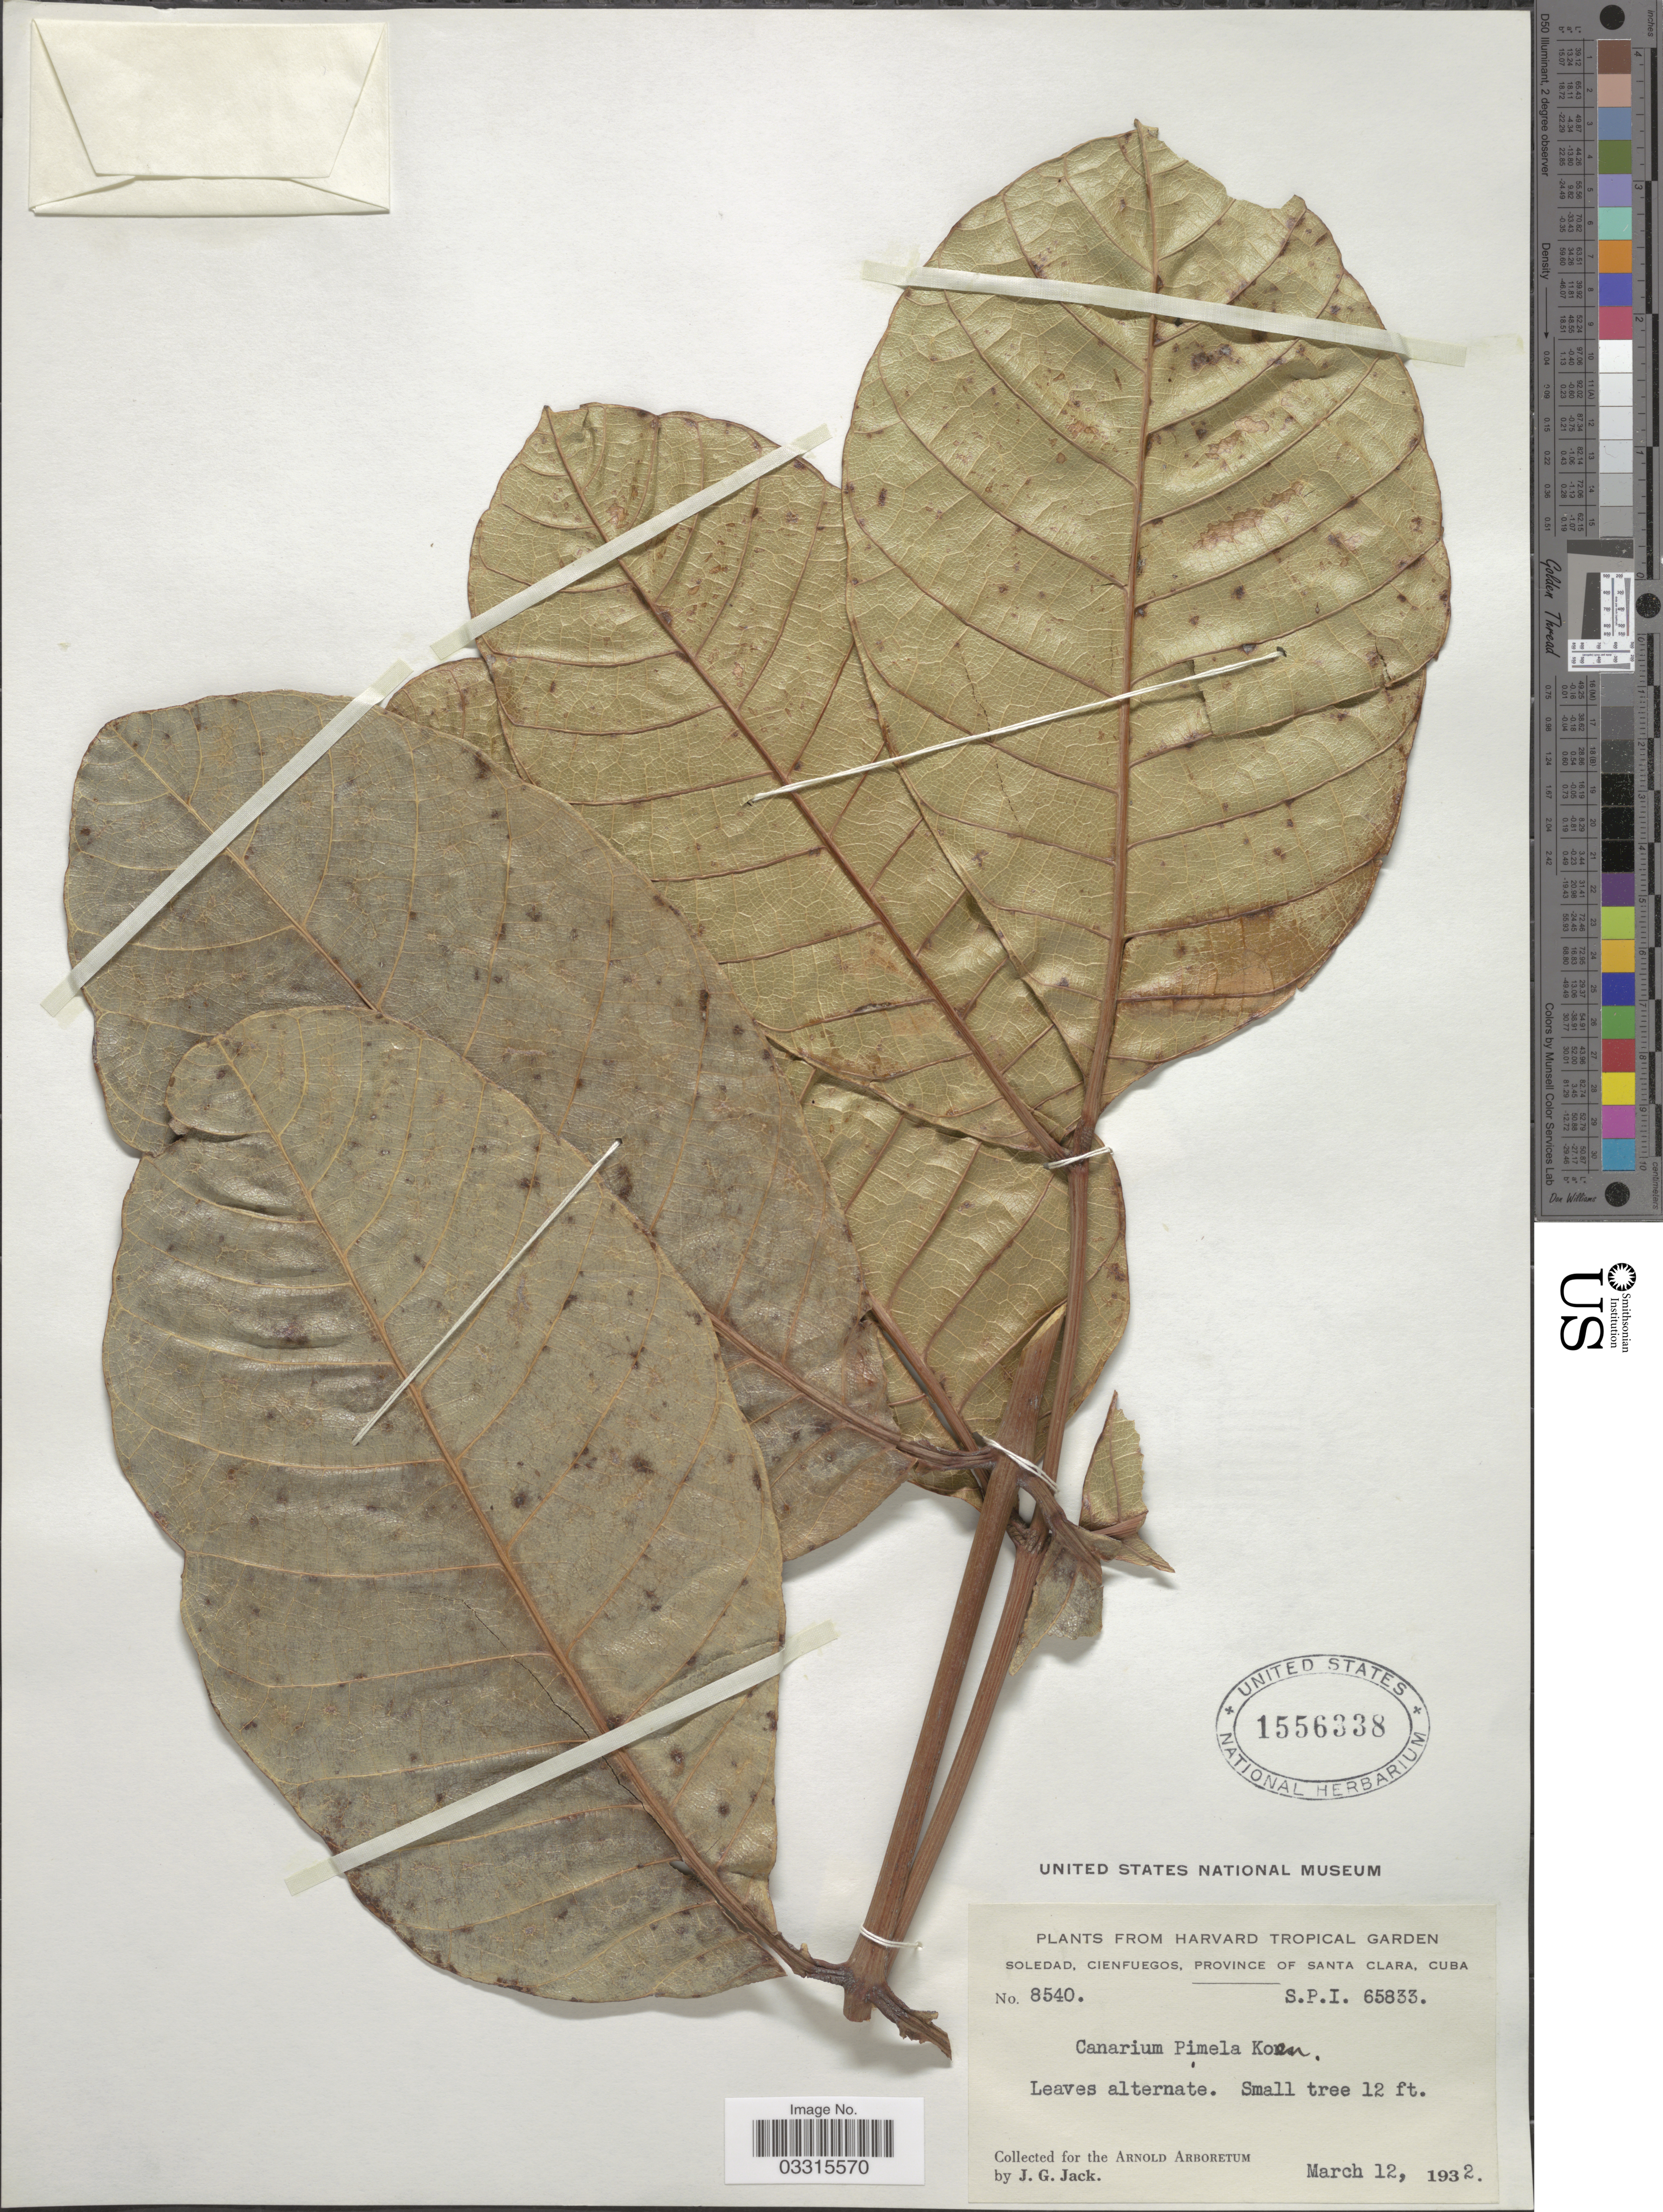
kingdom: Plantae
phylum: Tracheophyta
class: Magnoliopsida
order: Sapindales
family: Burseraceae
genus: Canarium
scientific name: Canarium pimela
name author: K.D. Koenig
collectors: J. G. Jack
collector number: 8540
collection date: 1932-03-12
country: Cuba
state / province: Las Villas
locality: Soledad, Cienfuegos, Province of Santa Clara.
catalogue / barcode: US 1556338